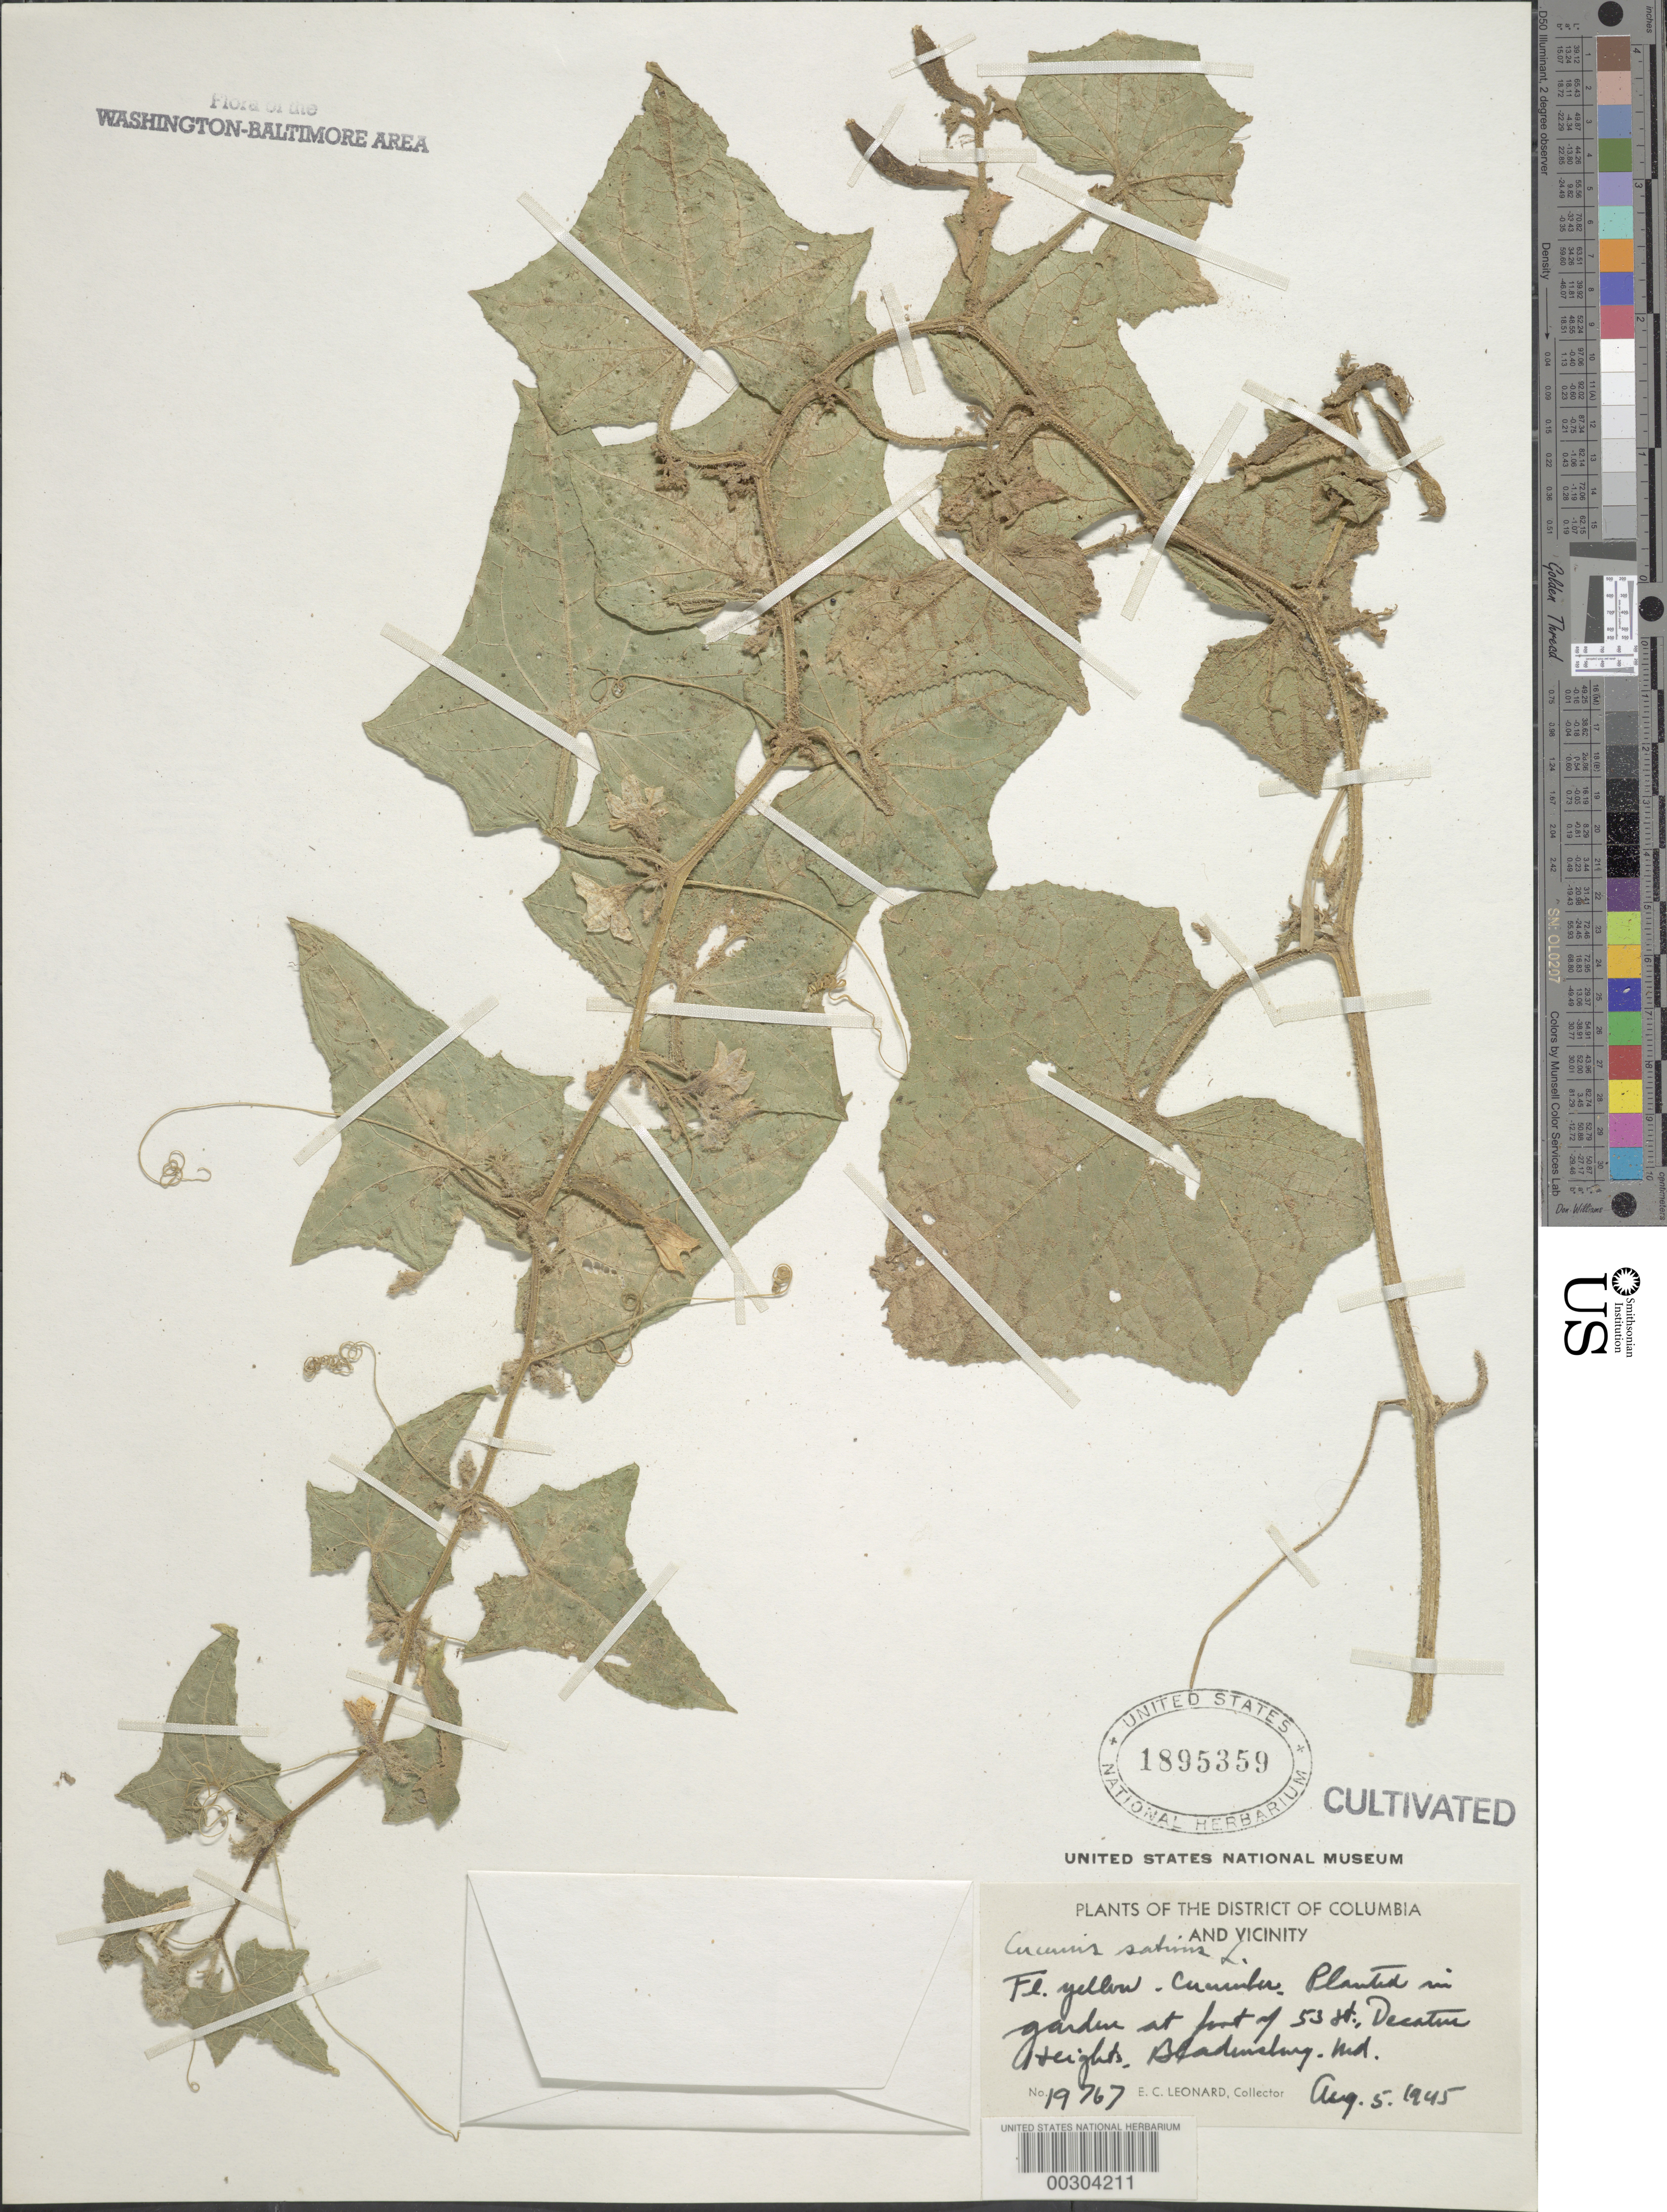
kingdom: Plantae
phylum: Tracheophyta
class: Magnoliopsida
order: Cucurbitales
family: Cucurbitaceae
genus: Cucumis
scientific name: Cucumis sativus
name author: L.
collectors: E. C. Leonard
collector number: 19767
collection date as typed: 05 Aug 1945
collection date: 1945-08-05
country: United States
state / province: Maryland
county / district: Prince George's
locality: Bladensburg, at foot of 53 St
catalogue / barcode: US 1895359